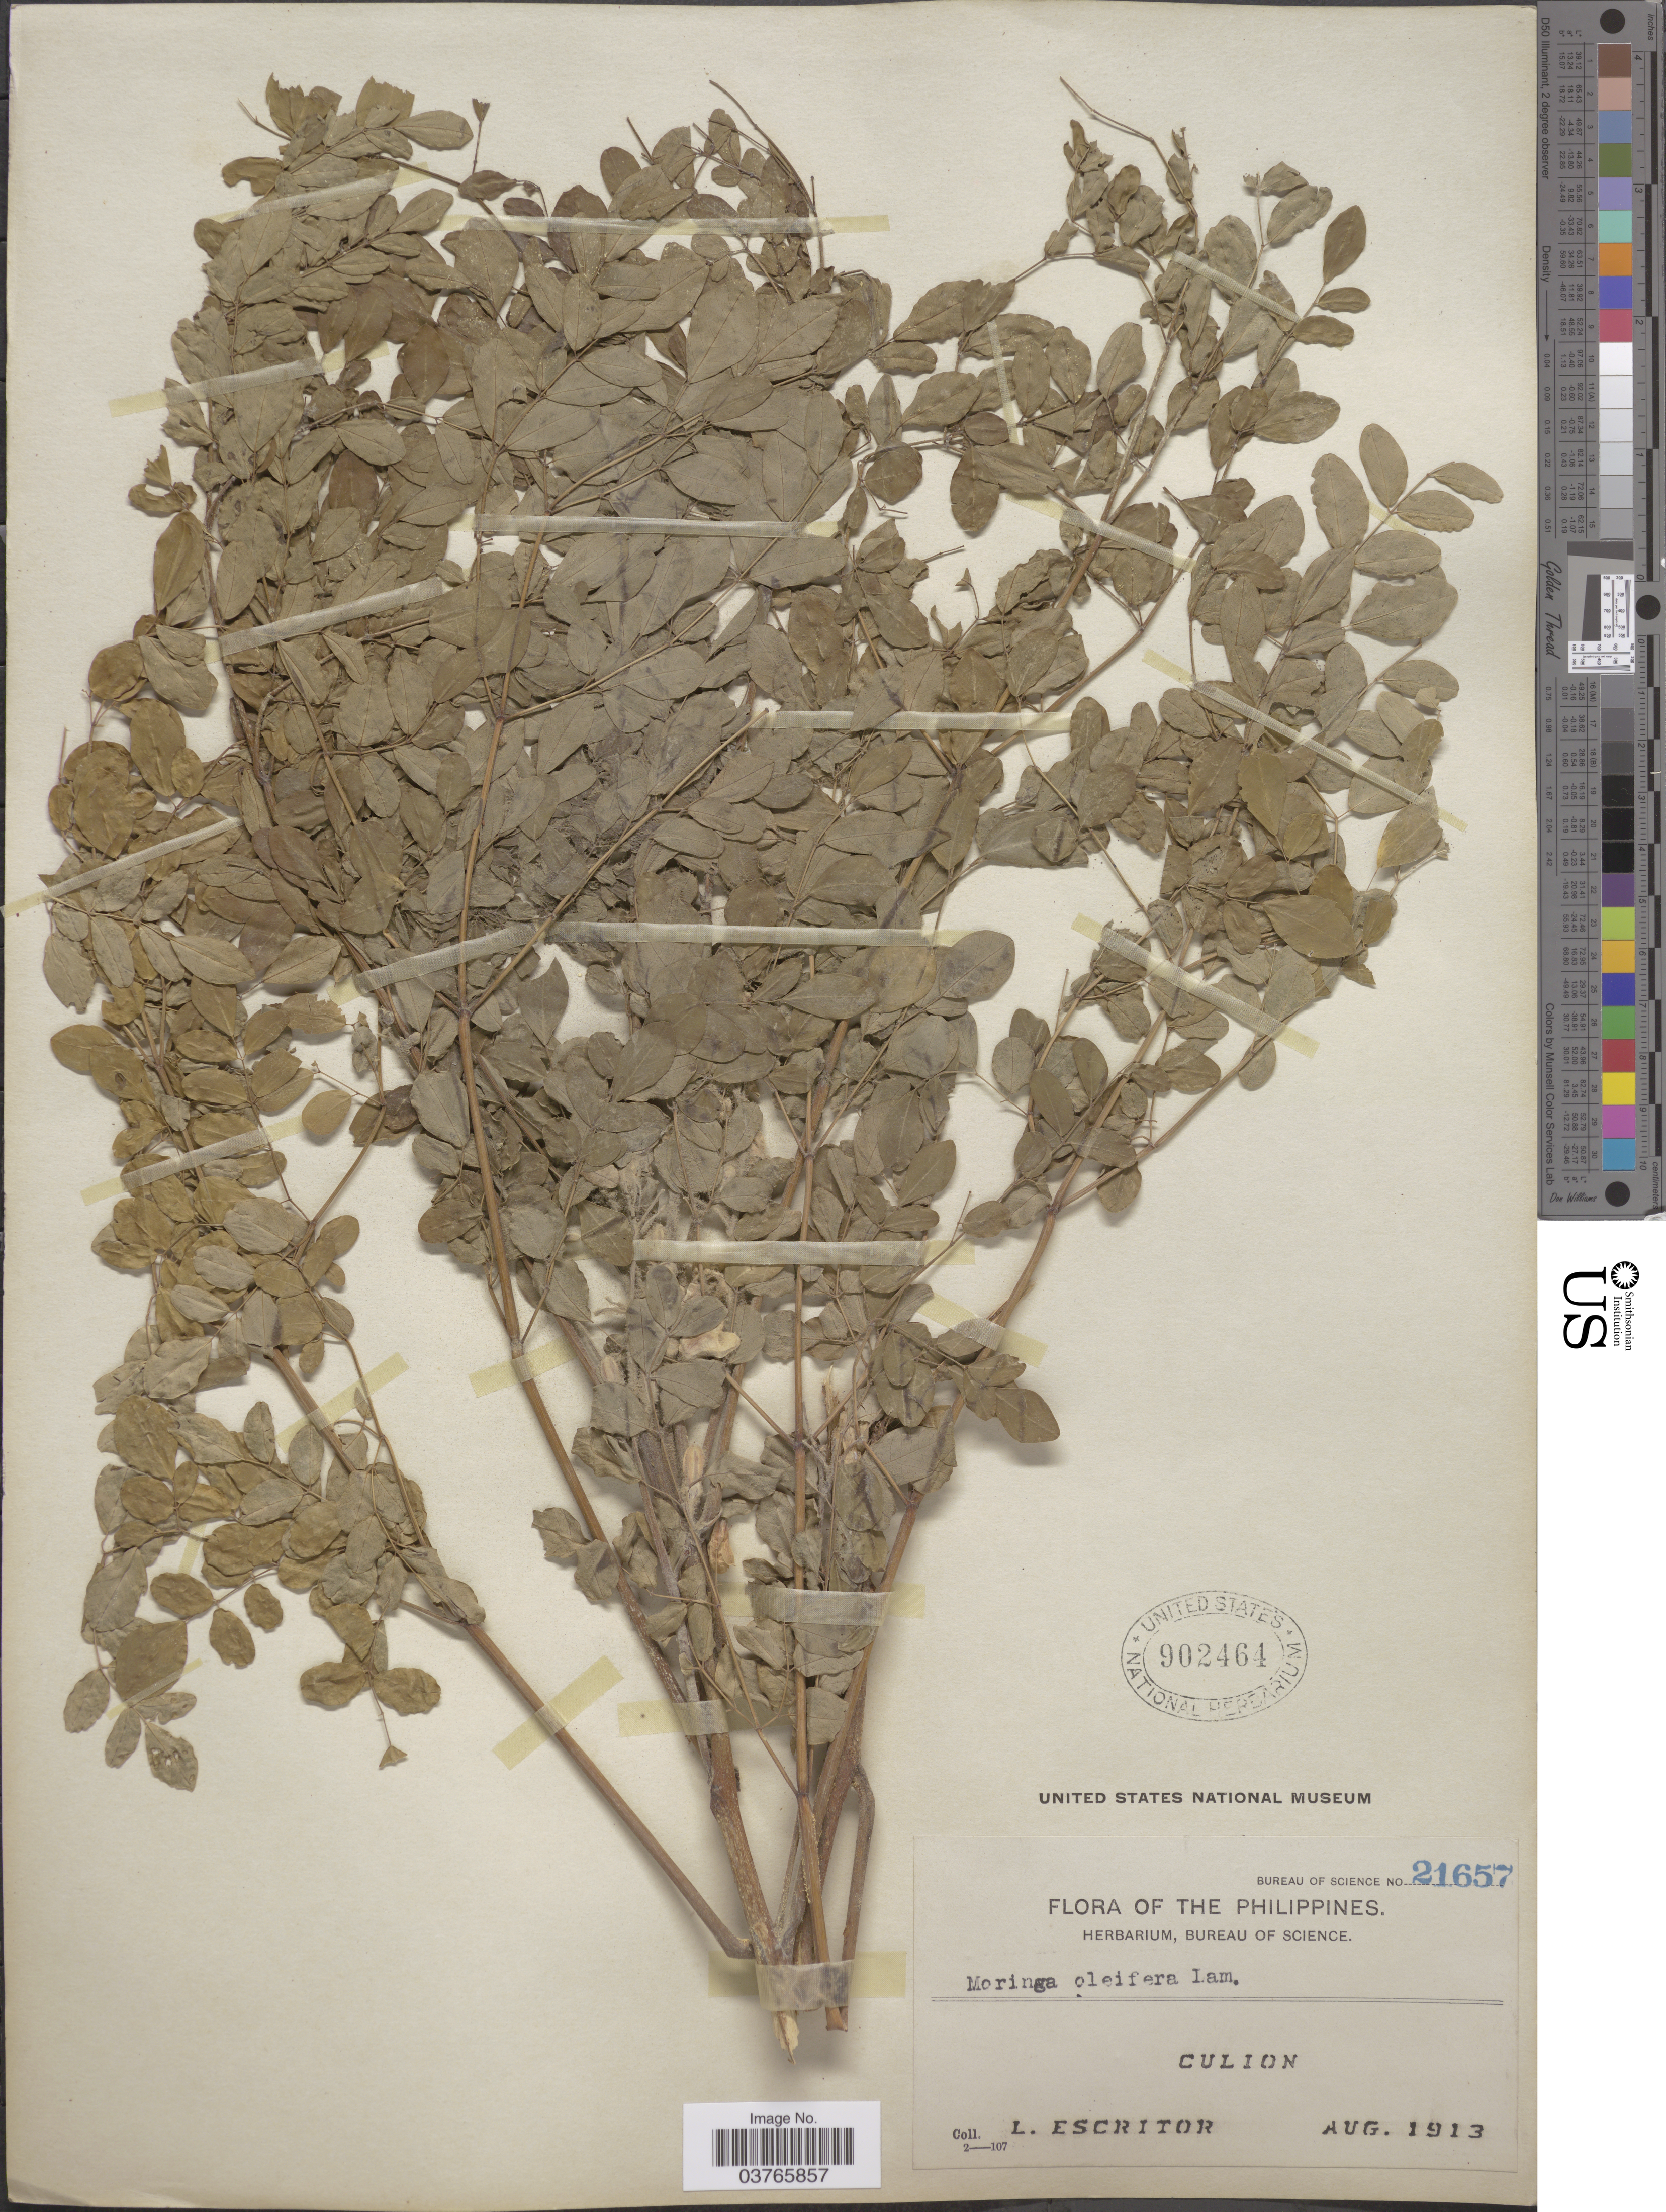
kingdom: Plantae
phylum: Tracheophyta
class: Magnoliopsida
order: Brassicales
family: Moringaceae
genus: Moringa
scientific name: Moringa oleifera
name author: Lam.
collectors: L. Escritor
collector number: Bureau of Science 21657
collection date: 1913-08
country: Philippines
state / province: Mimaropa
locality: Culion.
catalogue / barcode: US 902464